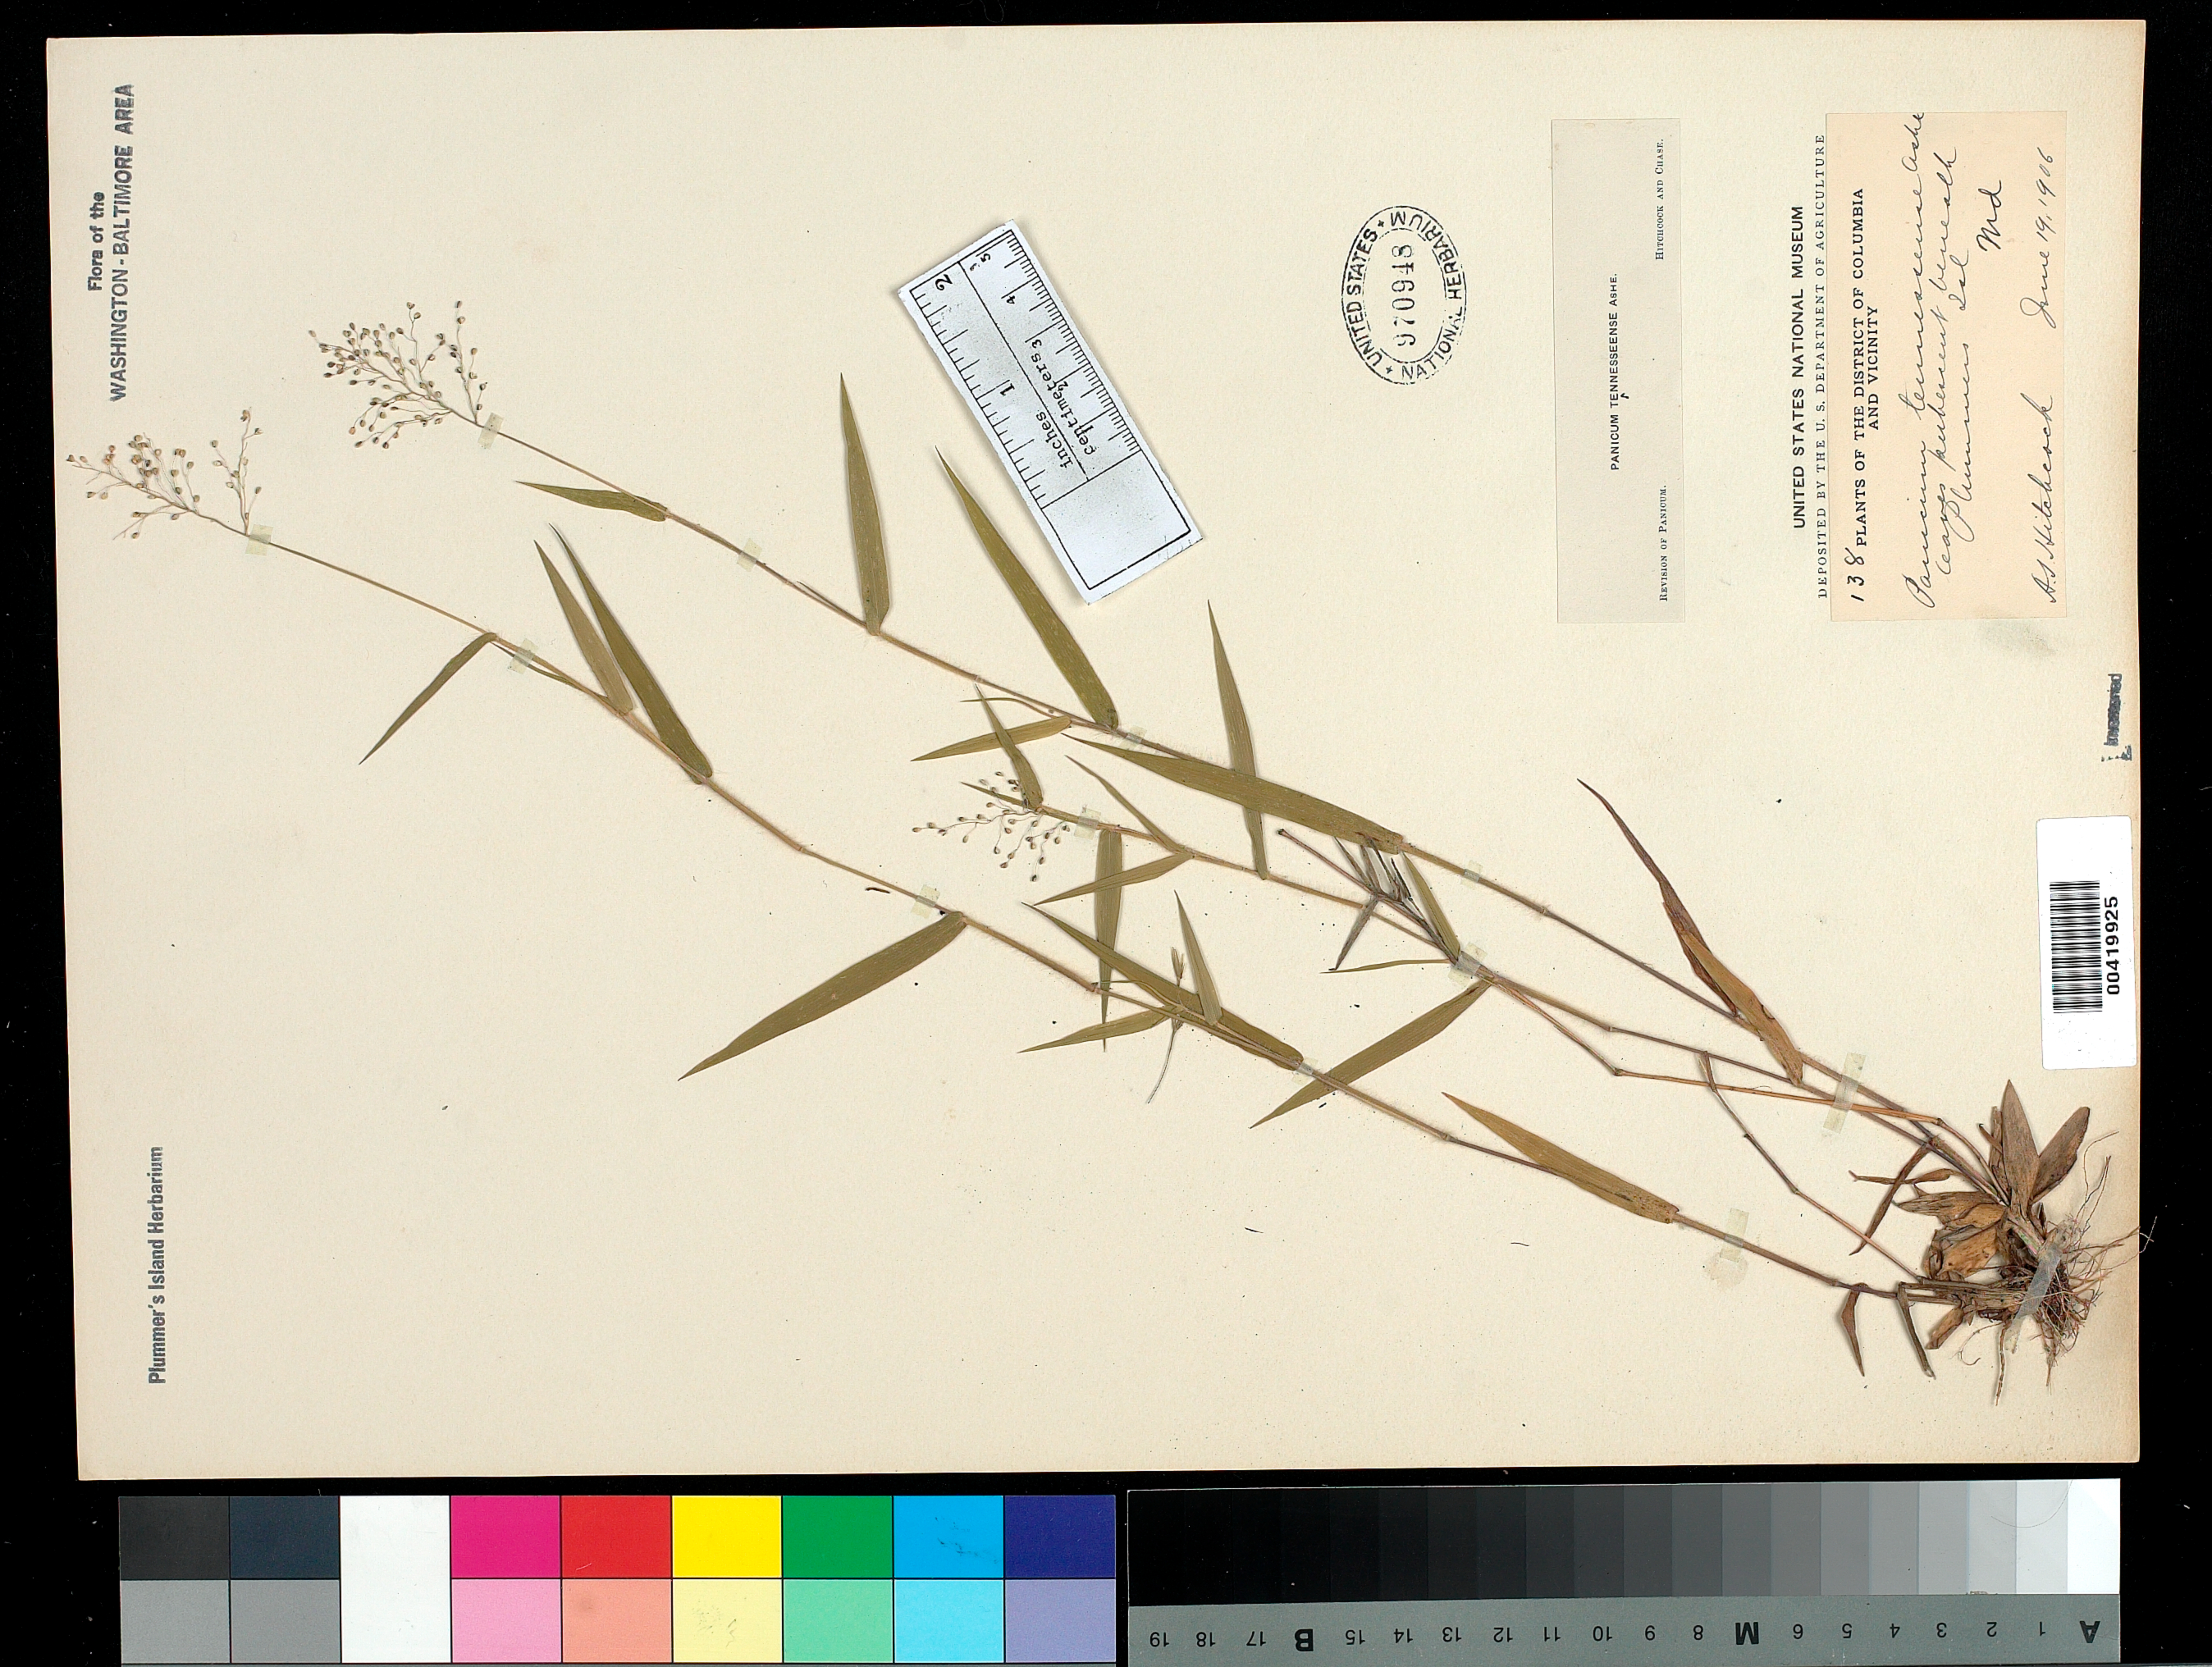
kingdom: Plantae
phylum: Tracheophyta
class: Liliopsida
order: Poales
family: Poaceae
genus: Dichanthelium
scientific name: Dichanthelium acuminatum var. acuminatum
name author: (Sw.) Gould & C.A. Clark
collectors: A. S. Hitchcock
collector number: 138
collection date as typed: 19 Jun 1906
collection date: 1906-06-19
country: United States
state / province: Maryland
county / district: Montgomery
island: Plummers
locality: Plummer's Island C. & O. Canal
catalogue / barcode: US 970948